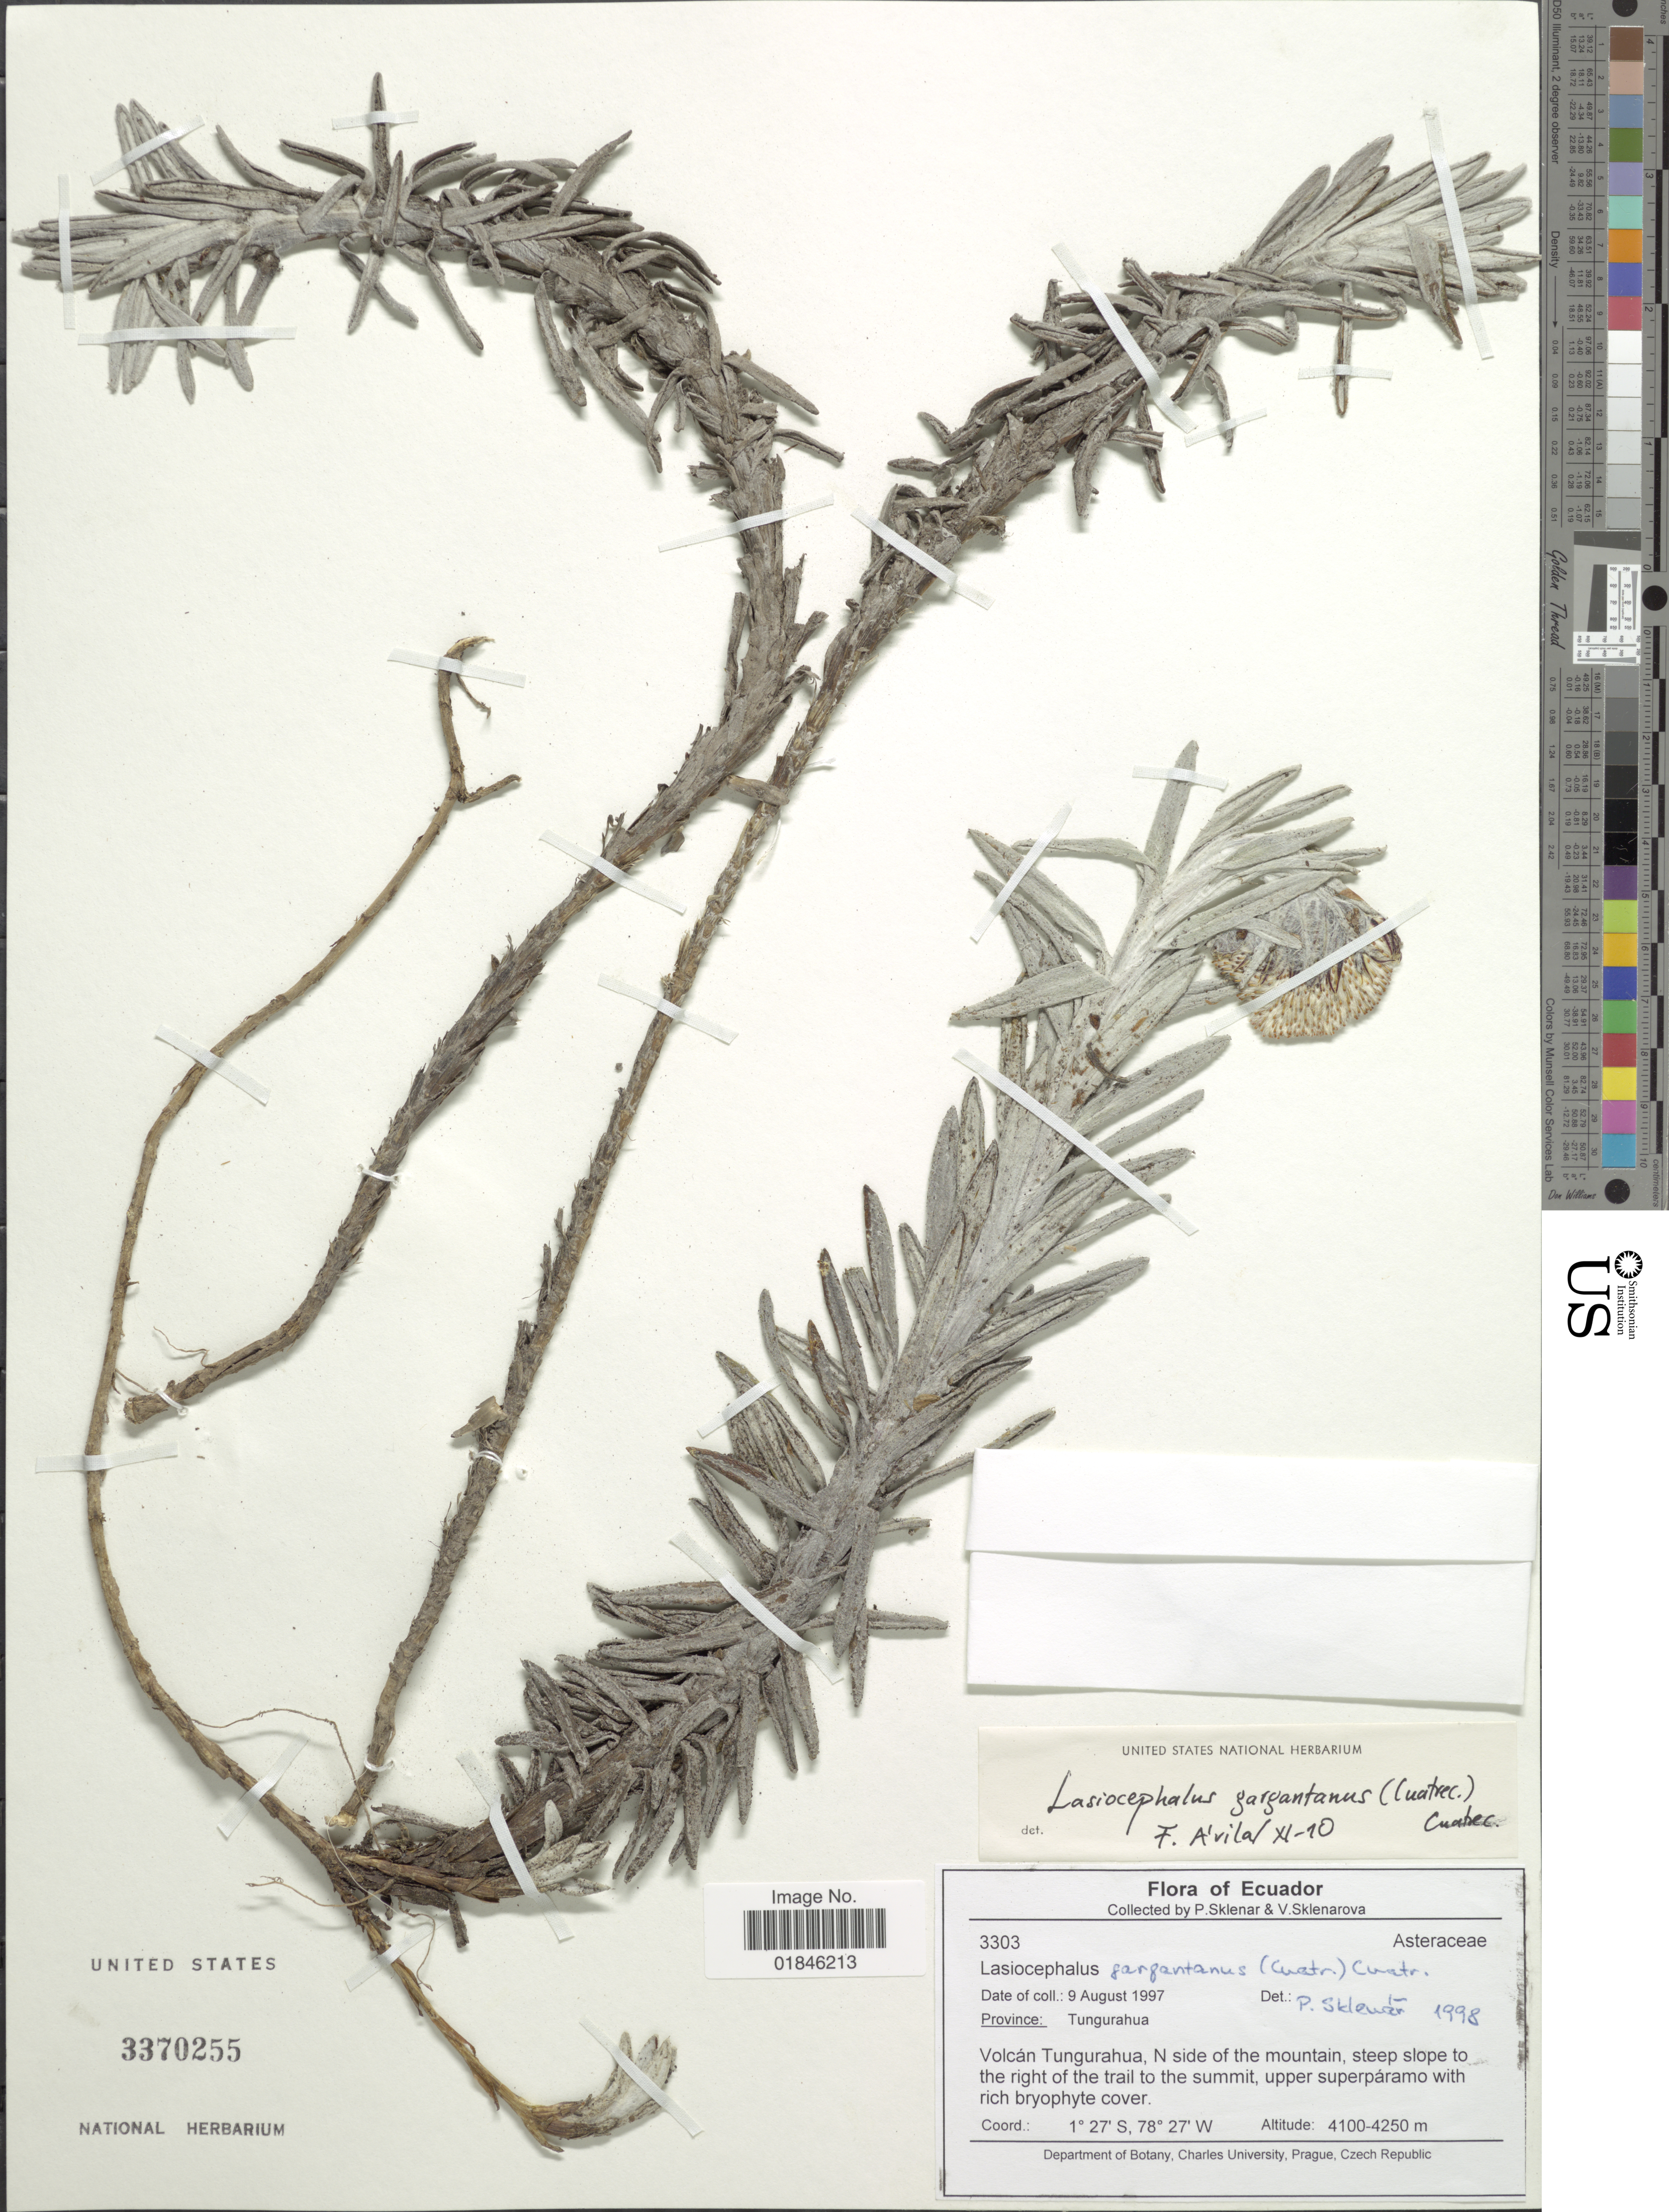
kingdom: Plantae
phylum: Tracheophyta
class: Magnoliopsida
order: Asterales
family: Asteraceae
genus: Senecio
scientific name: Senecio subinvolucratus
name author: Cuatrec.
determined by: Salomon, Luciana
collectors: P. Sklenar & V. Sklenárová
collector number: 3303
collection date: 1997-08-09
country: Ecuador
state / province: Tungurahua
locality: Province: Tungurahua. Volcán Tungurahua, N side of the mountain, steep slope to the right of the trail to the summit, upper superpáramo with rich bryophyte cover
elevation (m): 4100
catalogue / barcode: US 3370255